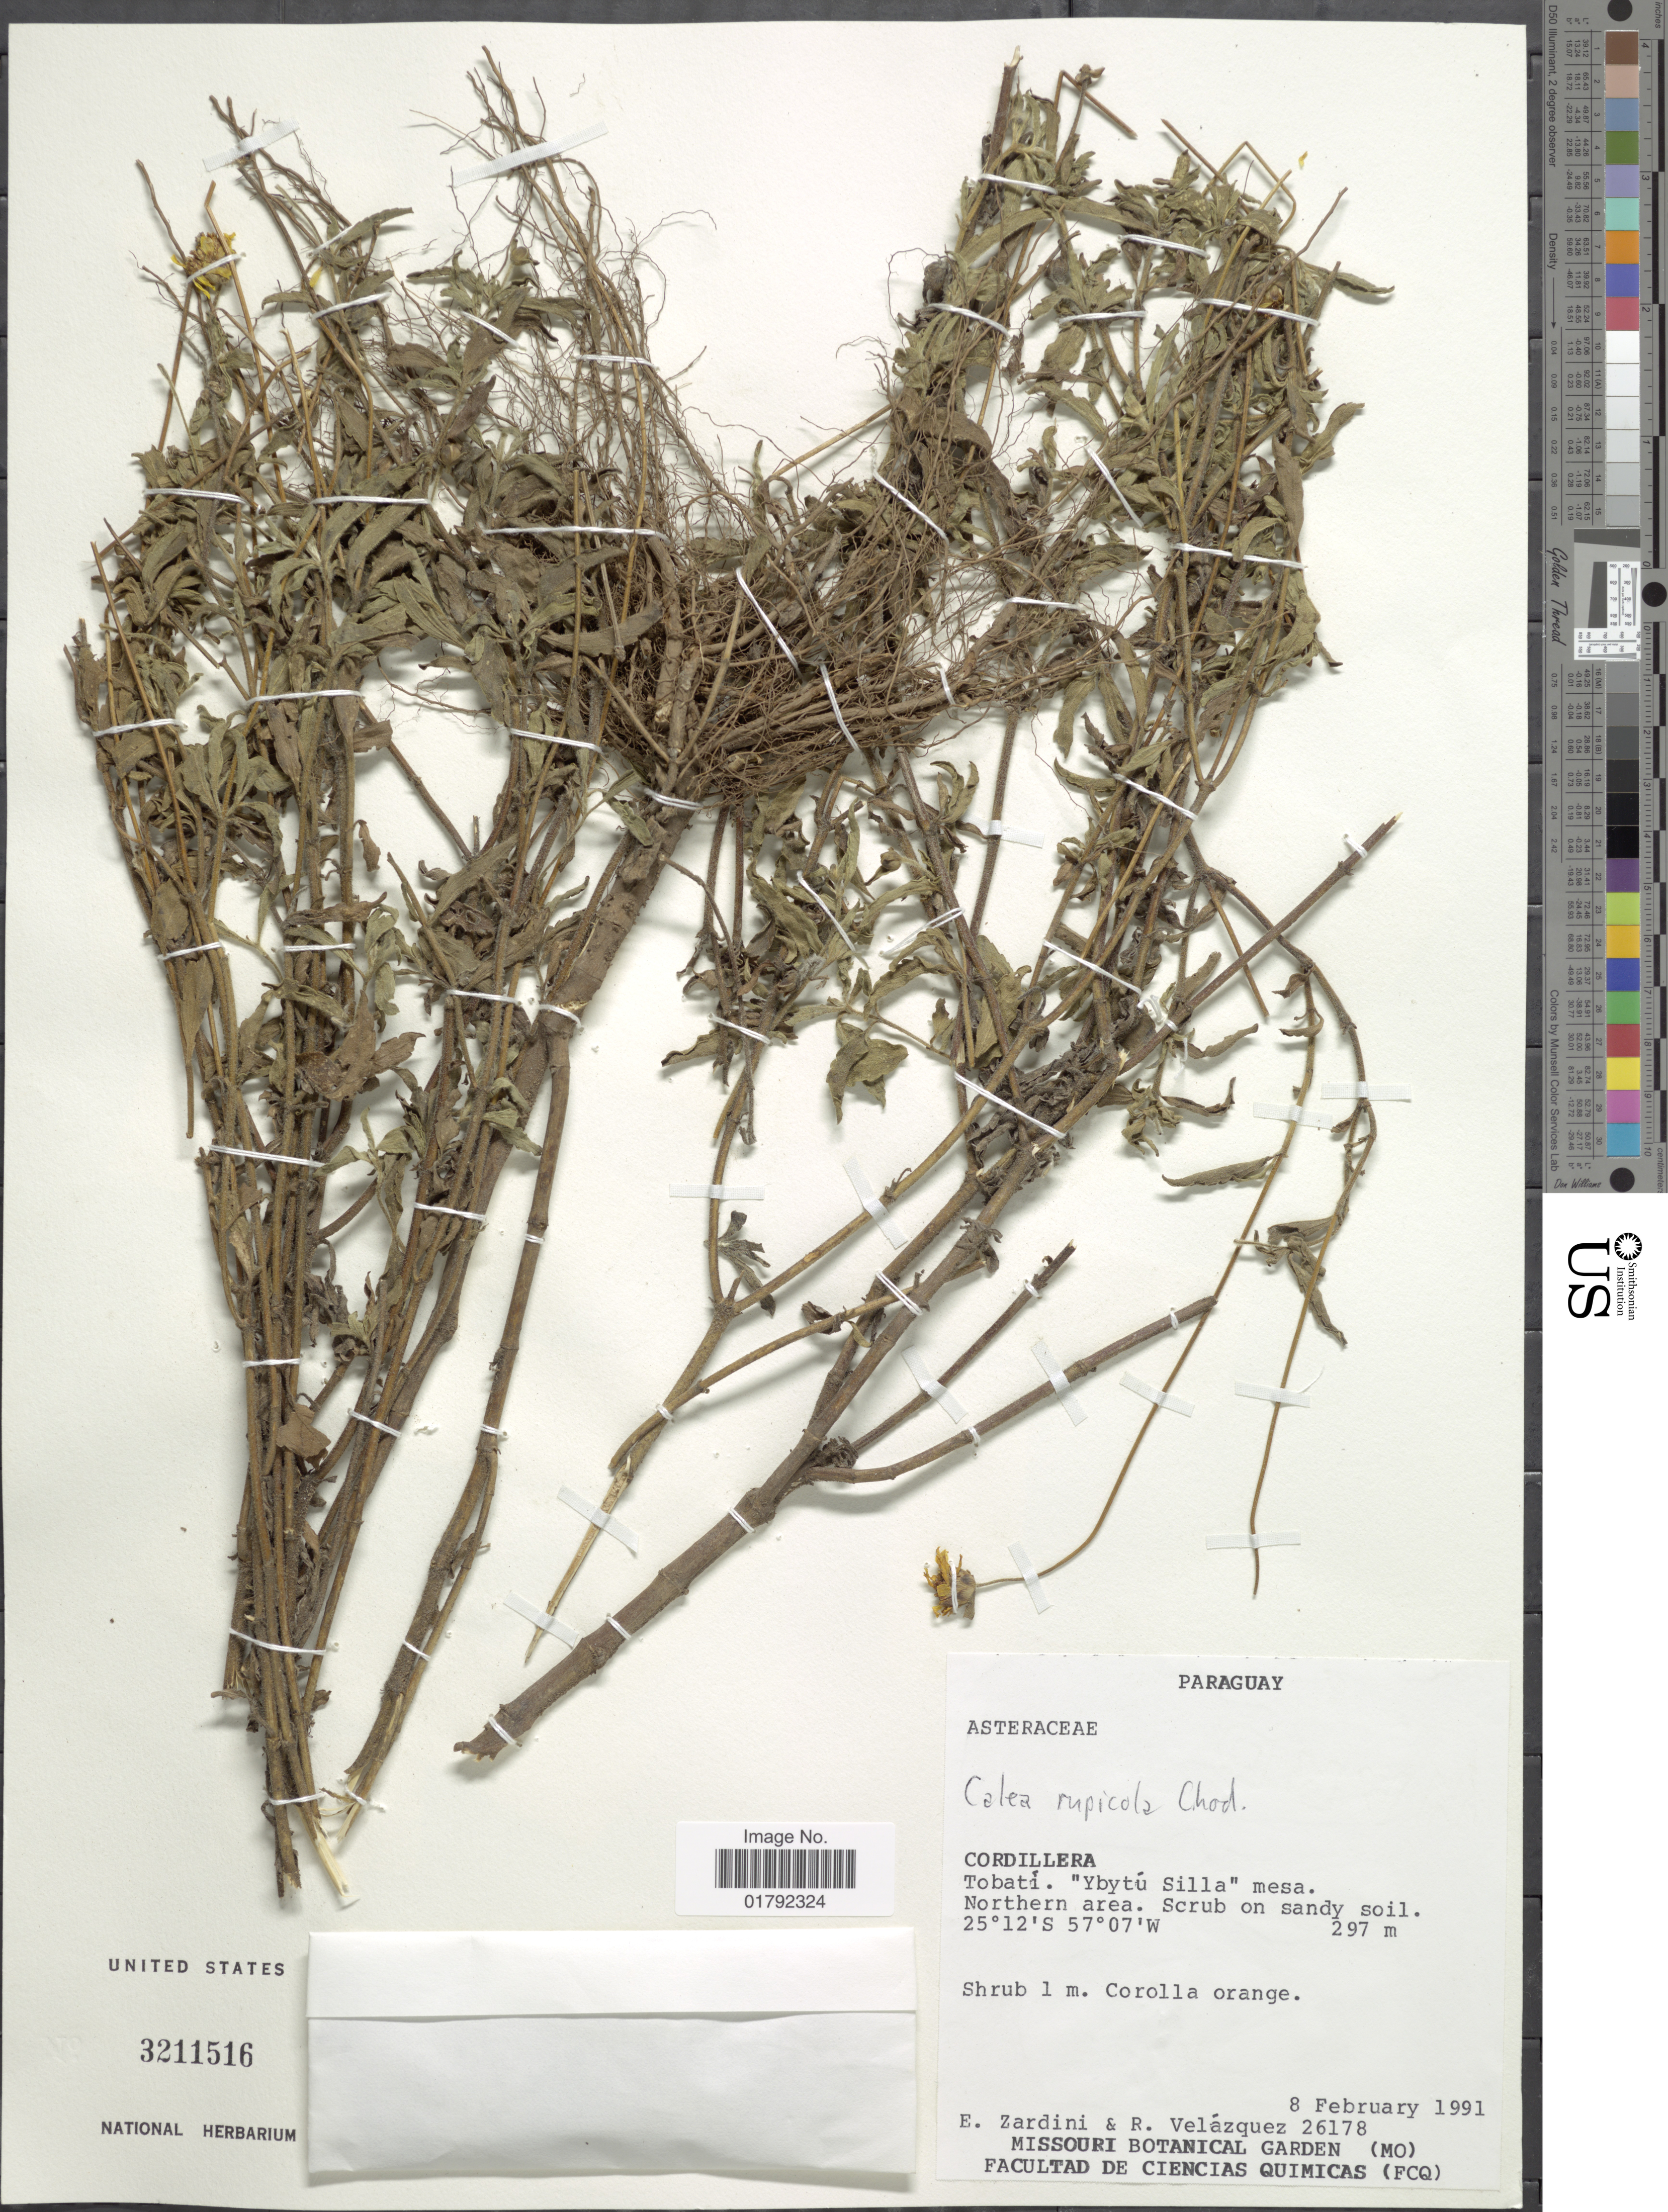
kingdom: Plantae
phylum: Tracheophyta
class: Magnoliopsida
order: Asterales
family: Asteraceae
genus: Calea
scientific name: Calea rupicola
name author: Chodat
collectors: E. M. Zardini & R. Velázquez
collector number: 26178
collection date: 1991-02-08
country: Paraguay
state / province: Cordillera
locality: Tobati, "Ybytú Silla"mesa, northern area.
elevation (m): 297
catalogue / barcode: US 3211516